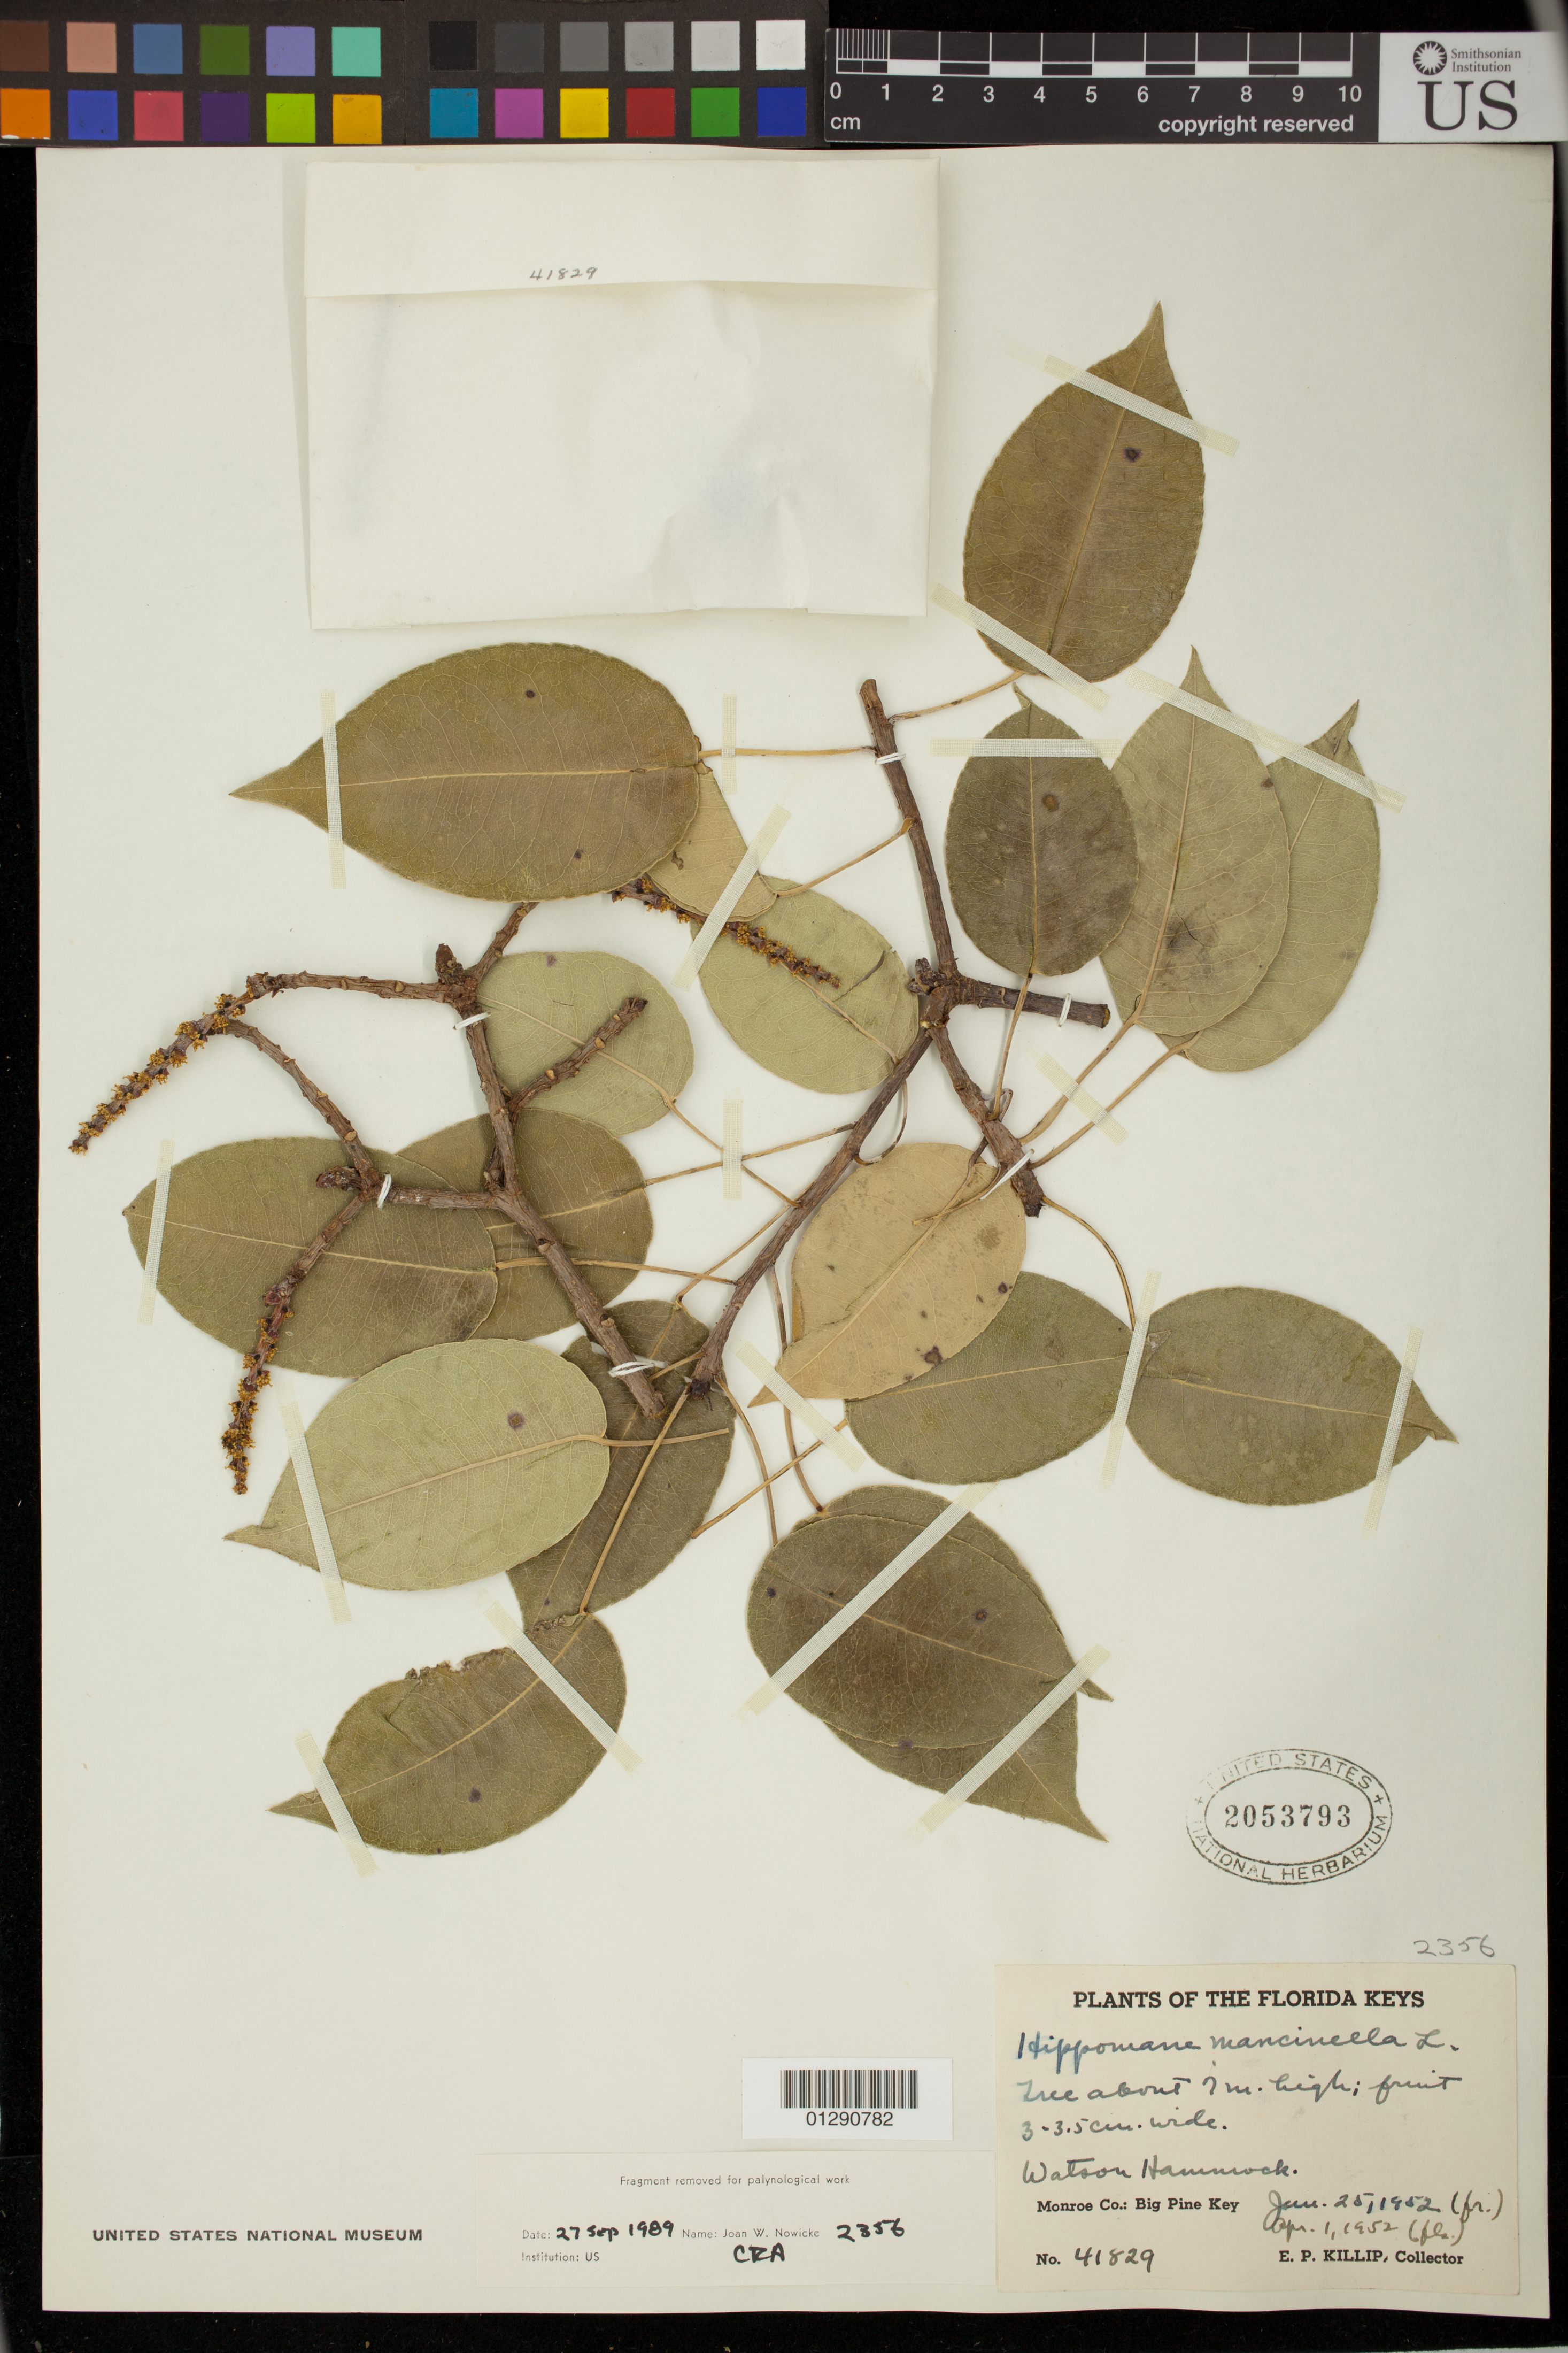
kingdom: Plantae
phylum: Tracheophyta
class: Magnoliopsida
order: Malpighiales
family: Euphorbiaceae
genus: Hippomane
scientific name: Hippomane mancinella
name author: L.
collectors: E. P. Killip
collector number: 41829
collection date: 1952-04-01,1952-06-25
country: United States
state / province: Florida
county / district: Monroe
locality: Watson Hammock, Big Pine Key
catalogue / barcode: US 2053793